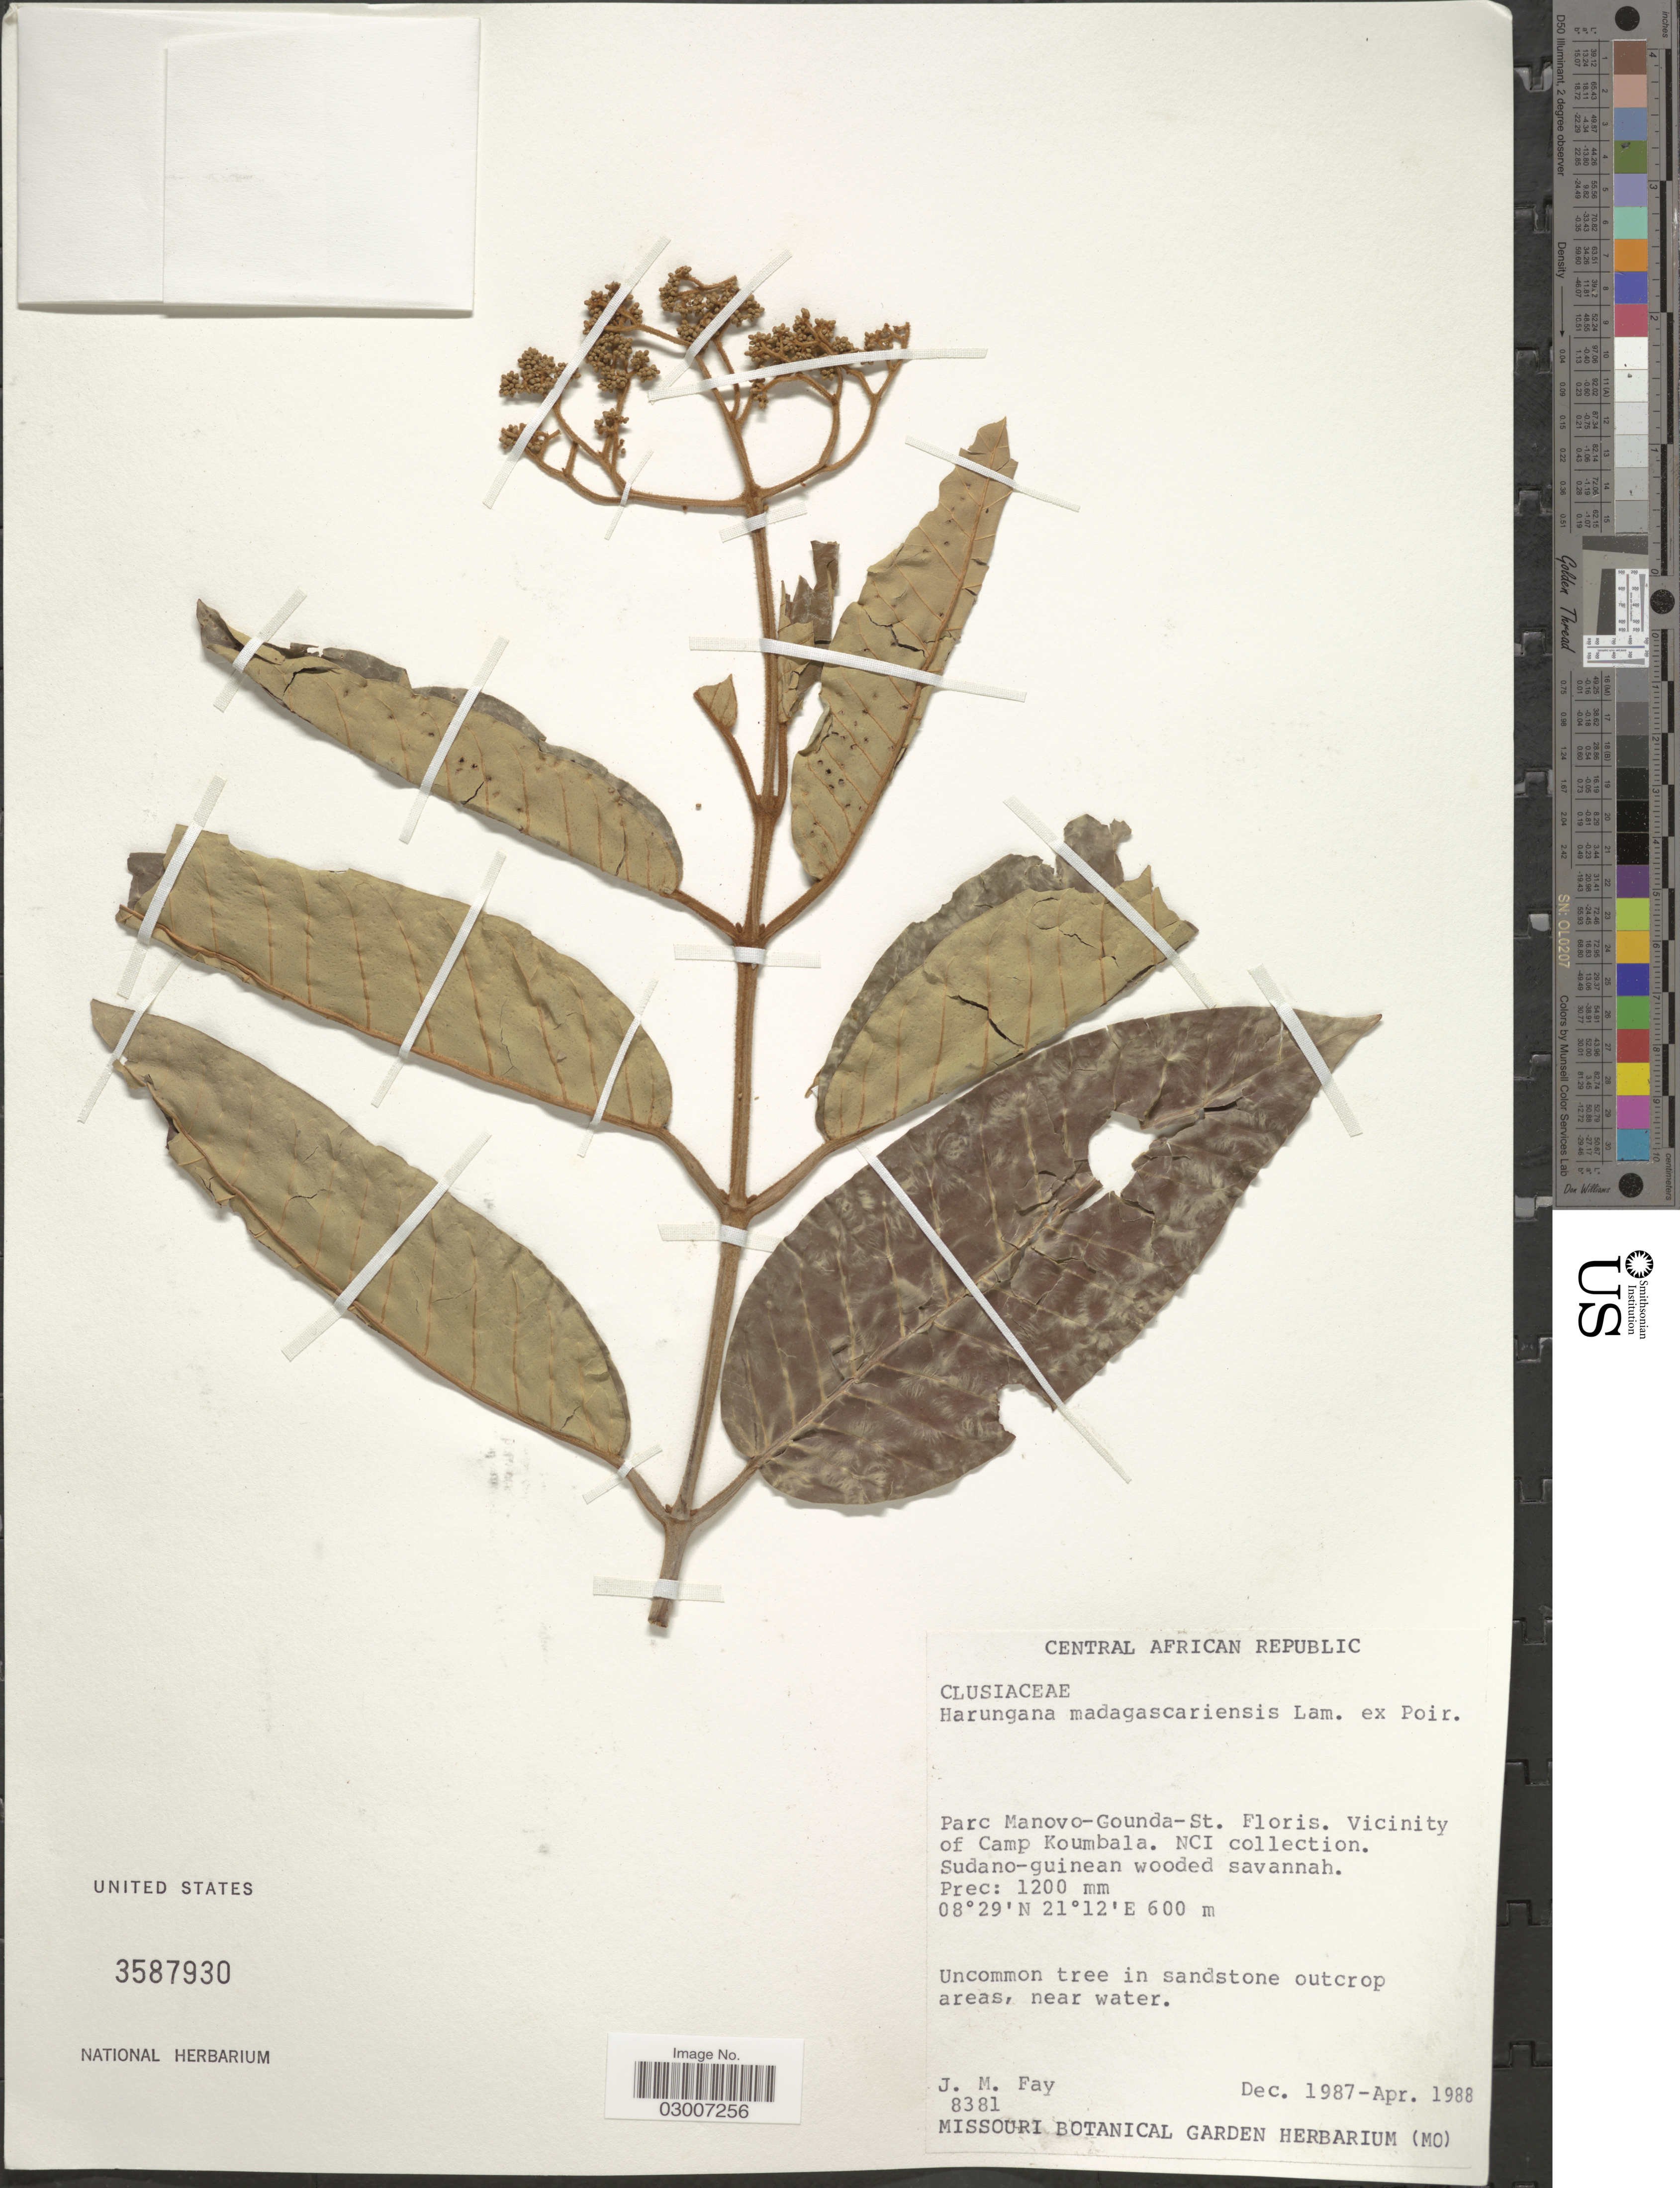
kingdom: Plantae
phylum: Tracheophyta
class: Magnoliopsida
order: Malpighiales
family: Hypericaceae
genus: Harungana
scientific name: Harungana madagascariensis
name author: Lam. ex Poir.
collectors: J. M. Fay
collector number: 8381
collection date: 1987-12/1988-04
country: Ivory Coast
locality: Central African Republic. Parc Manovo-Gounda-St. Floris. Vicinity of Camp Koumbala. NCI collection. Sudano-guinean wooded savannah.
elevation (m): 600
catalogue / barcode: US 3587930